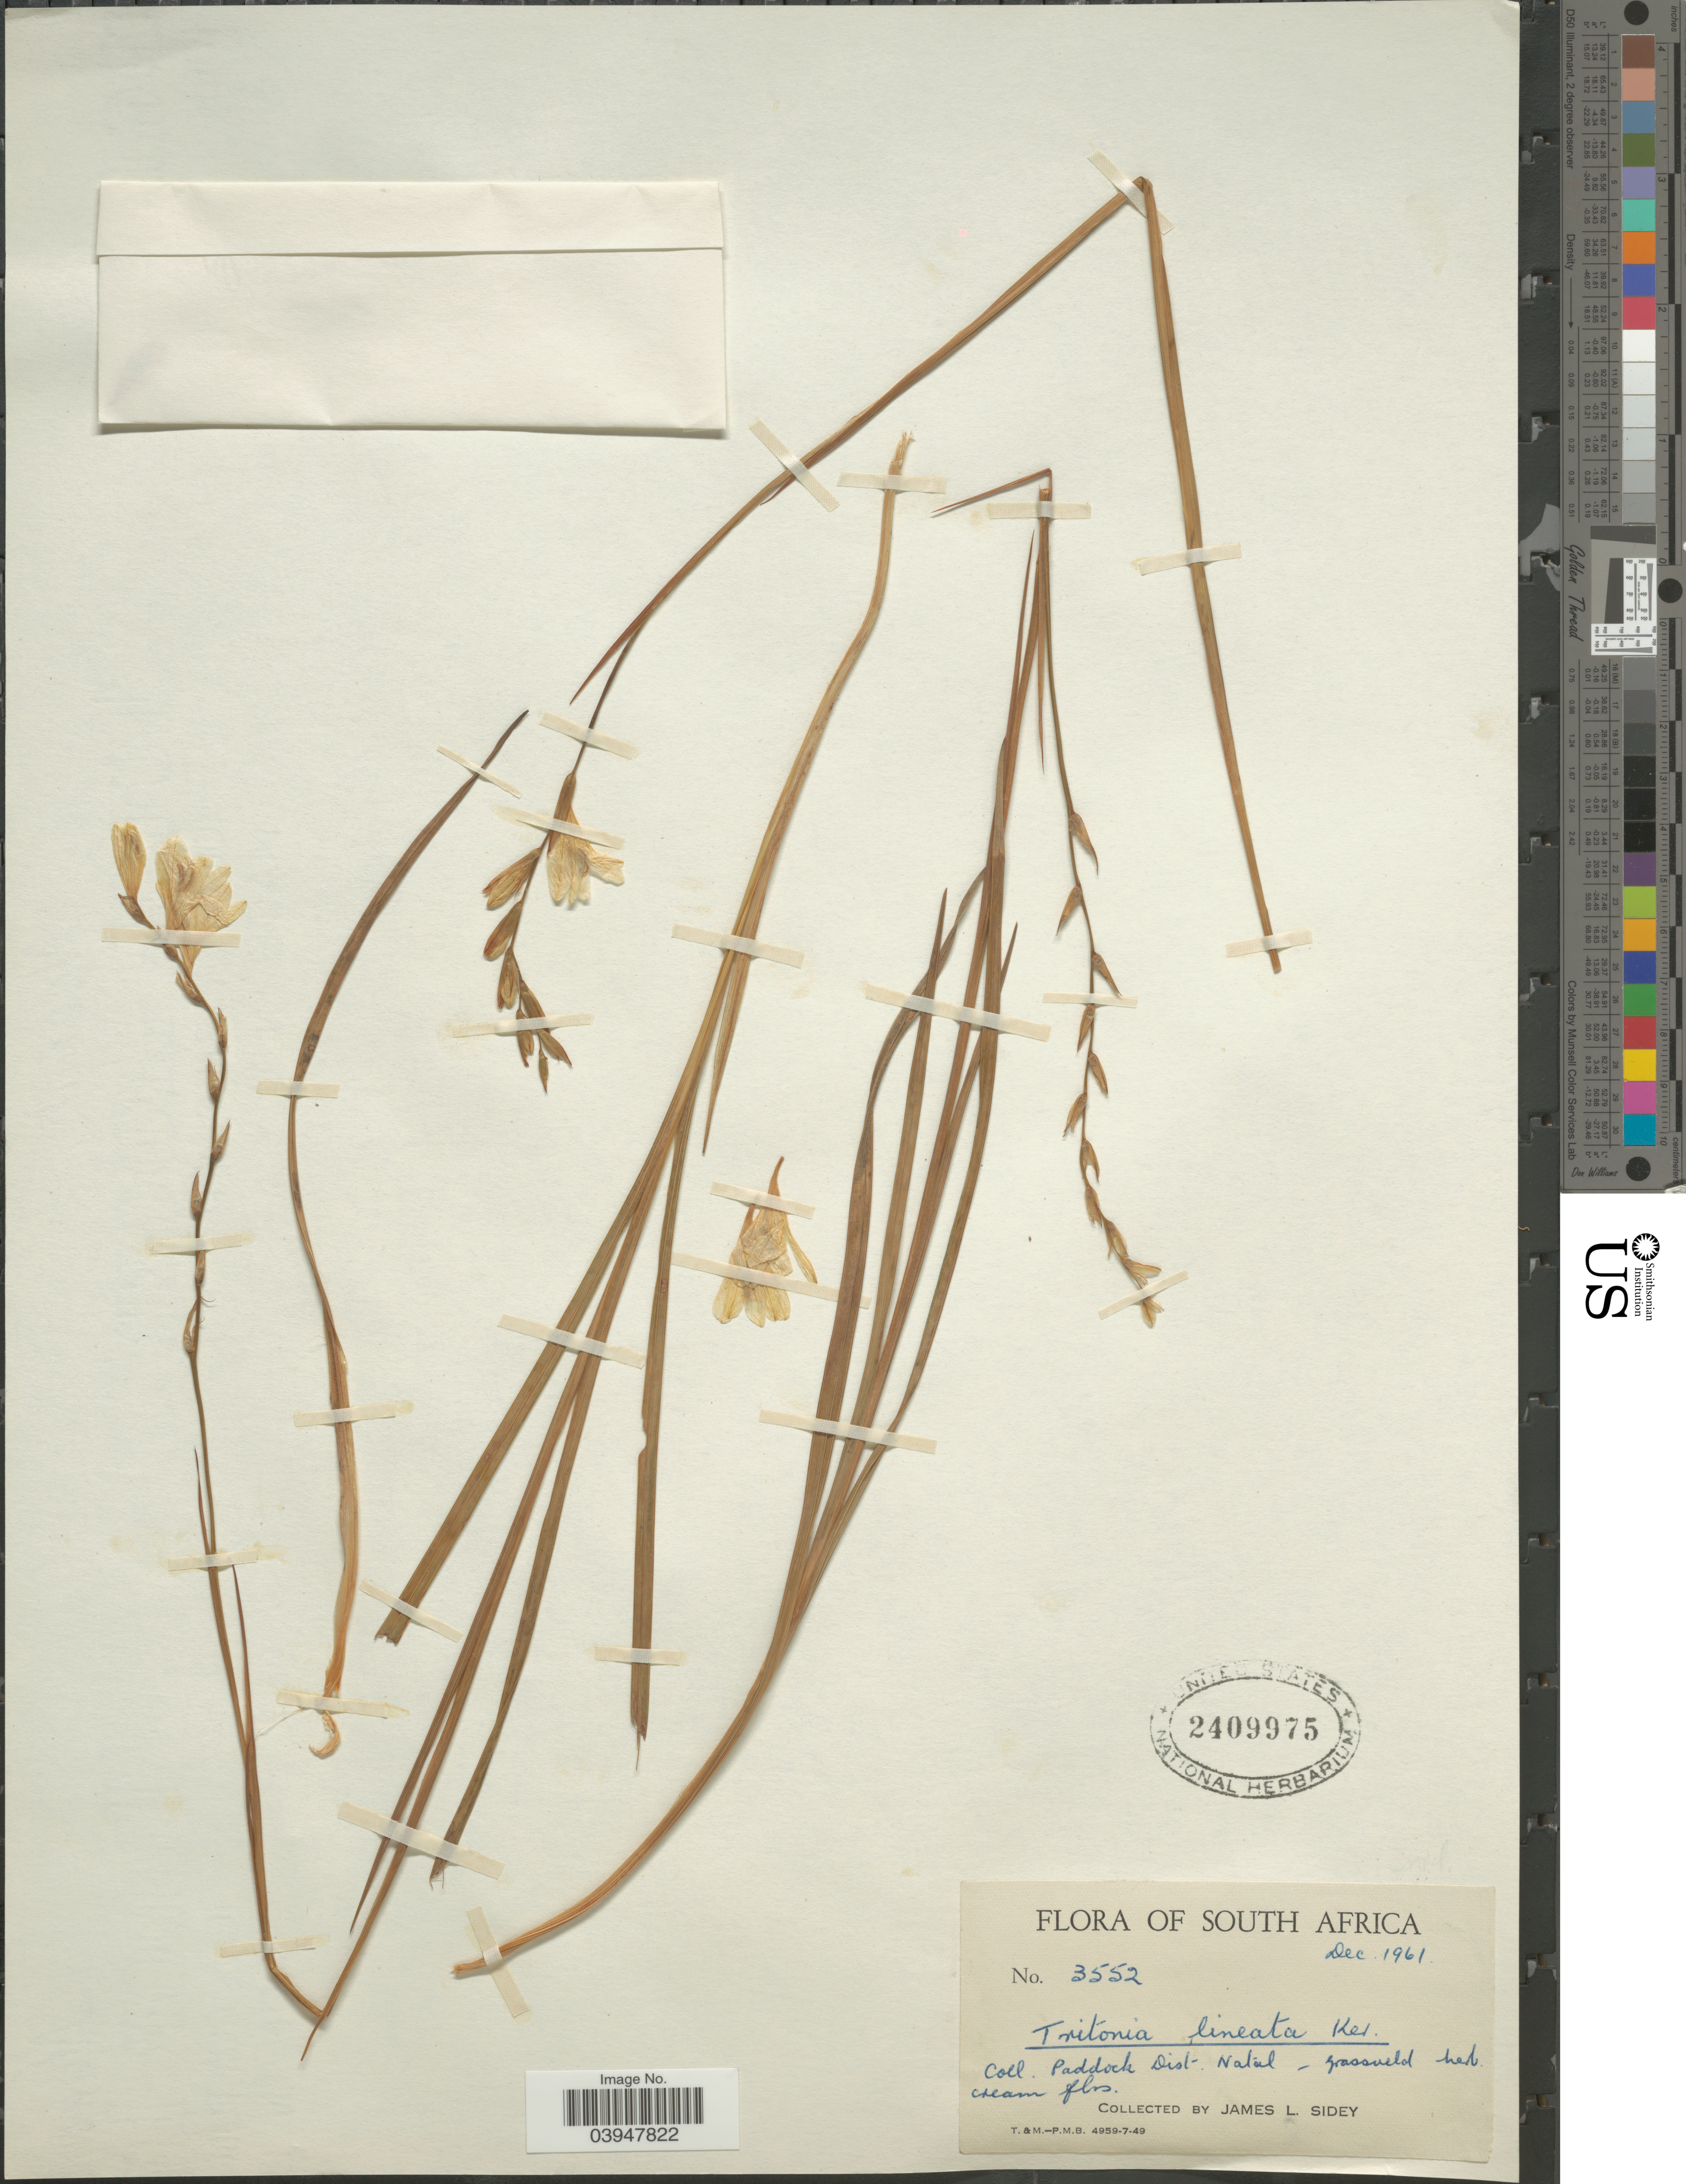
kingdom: Plantae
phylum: Tracheophyta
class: Liliopsida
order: Asparagales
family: Iridaceae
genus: Tritonia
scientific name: Tritonia lineata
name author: (Salisb.) Ker Gawl.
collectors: J. L. Sidey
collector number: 3552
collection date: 1961-12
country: South Africa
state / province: KwaZulu-Natal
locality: Paddock Dist. Natal.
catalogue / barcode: US 2409975